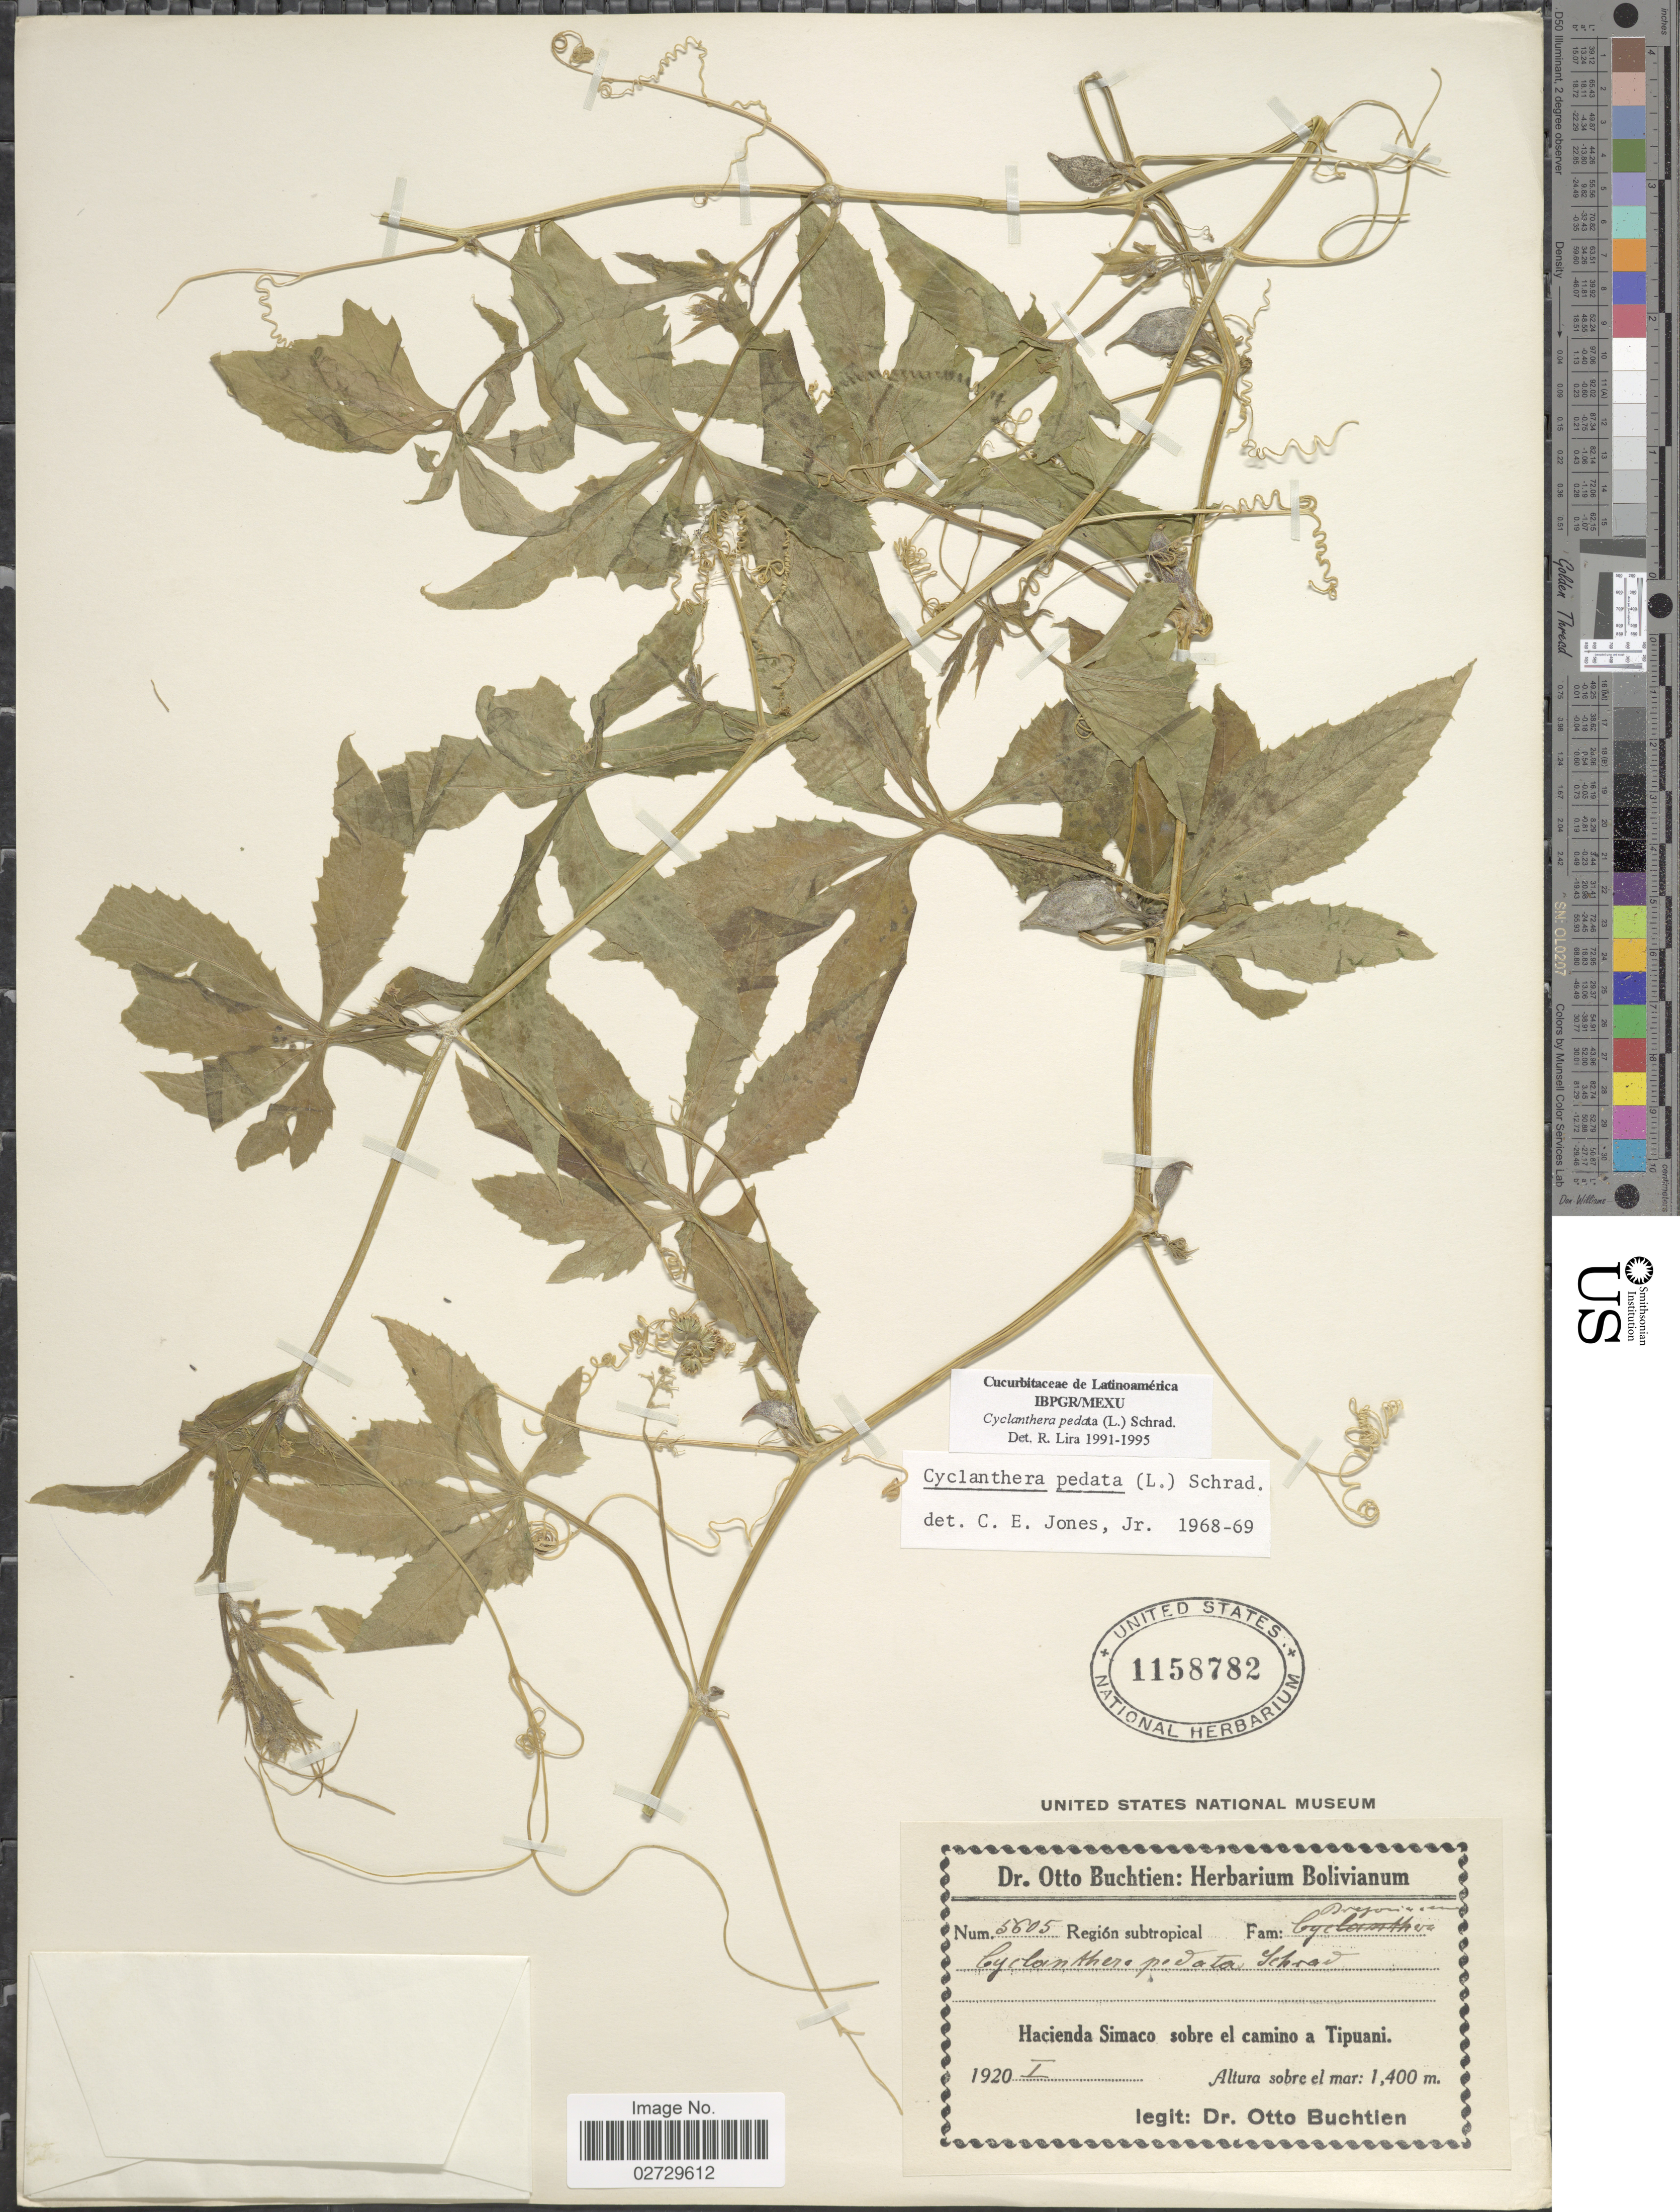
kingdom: Plantae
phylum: Tracheophyta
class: Magnoliopsida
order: Cucurbitales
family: Cucurbitaceae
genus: Cyclanthera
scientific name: Cyclanthera pedata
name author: (L.) Schrad.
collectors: O. Buchtien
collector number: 5605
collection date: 1920-01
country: Bolivia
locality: Region Subtropical. Hacienda Simaco sobre el camino a Tipuani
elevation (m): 1400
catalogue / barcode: US 1158782